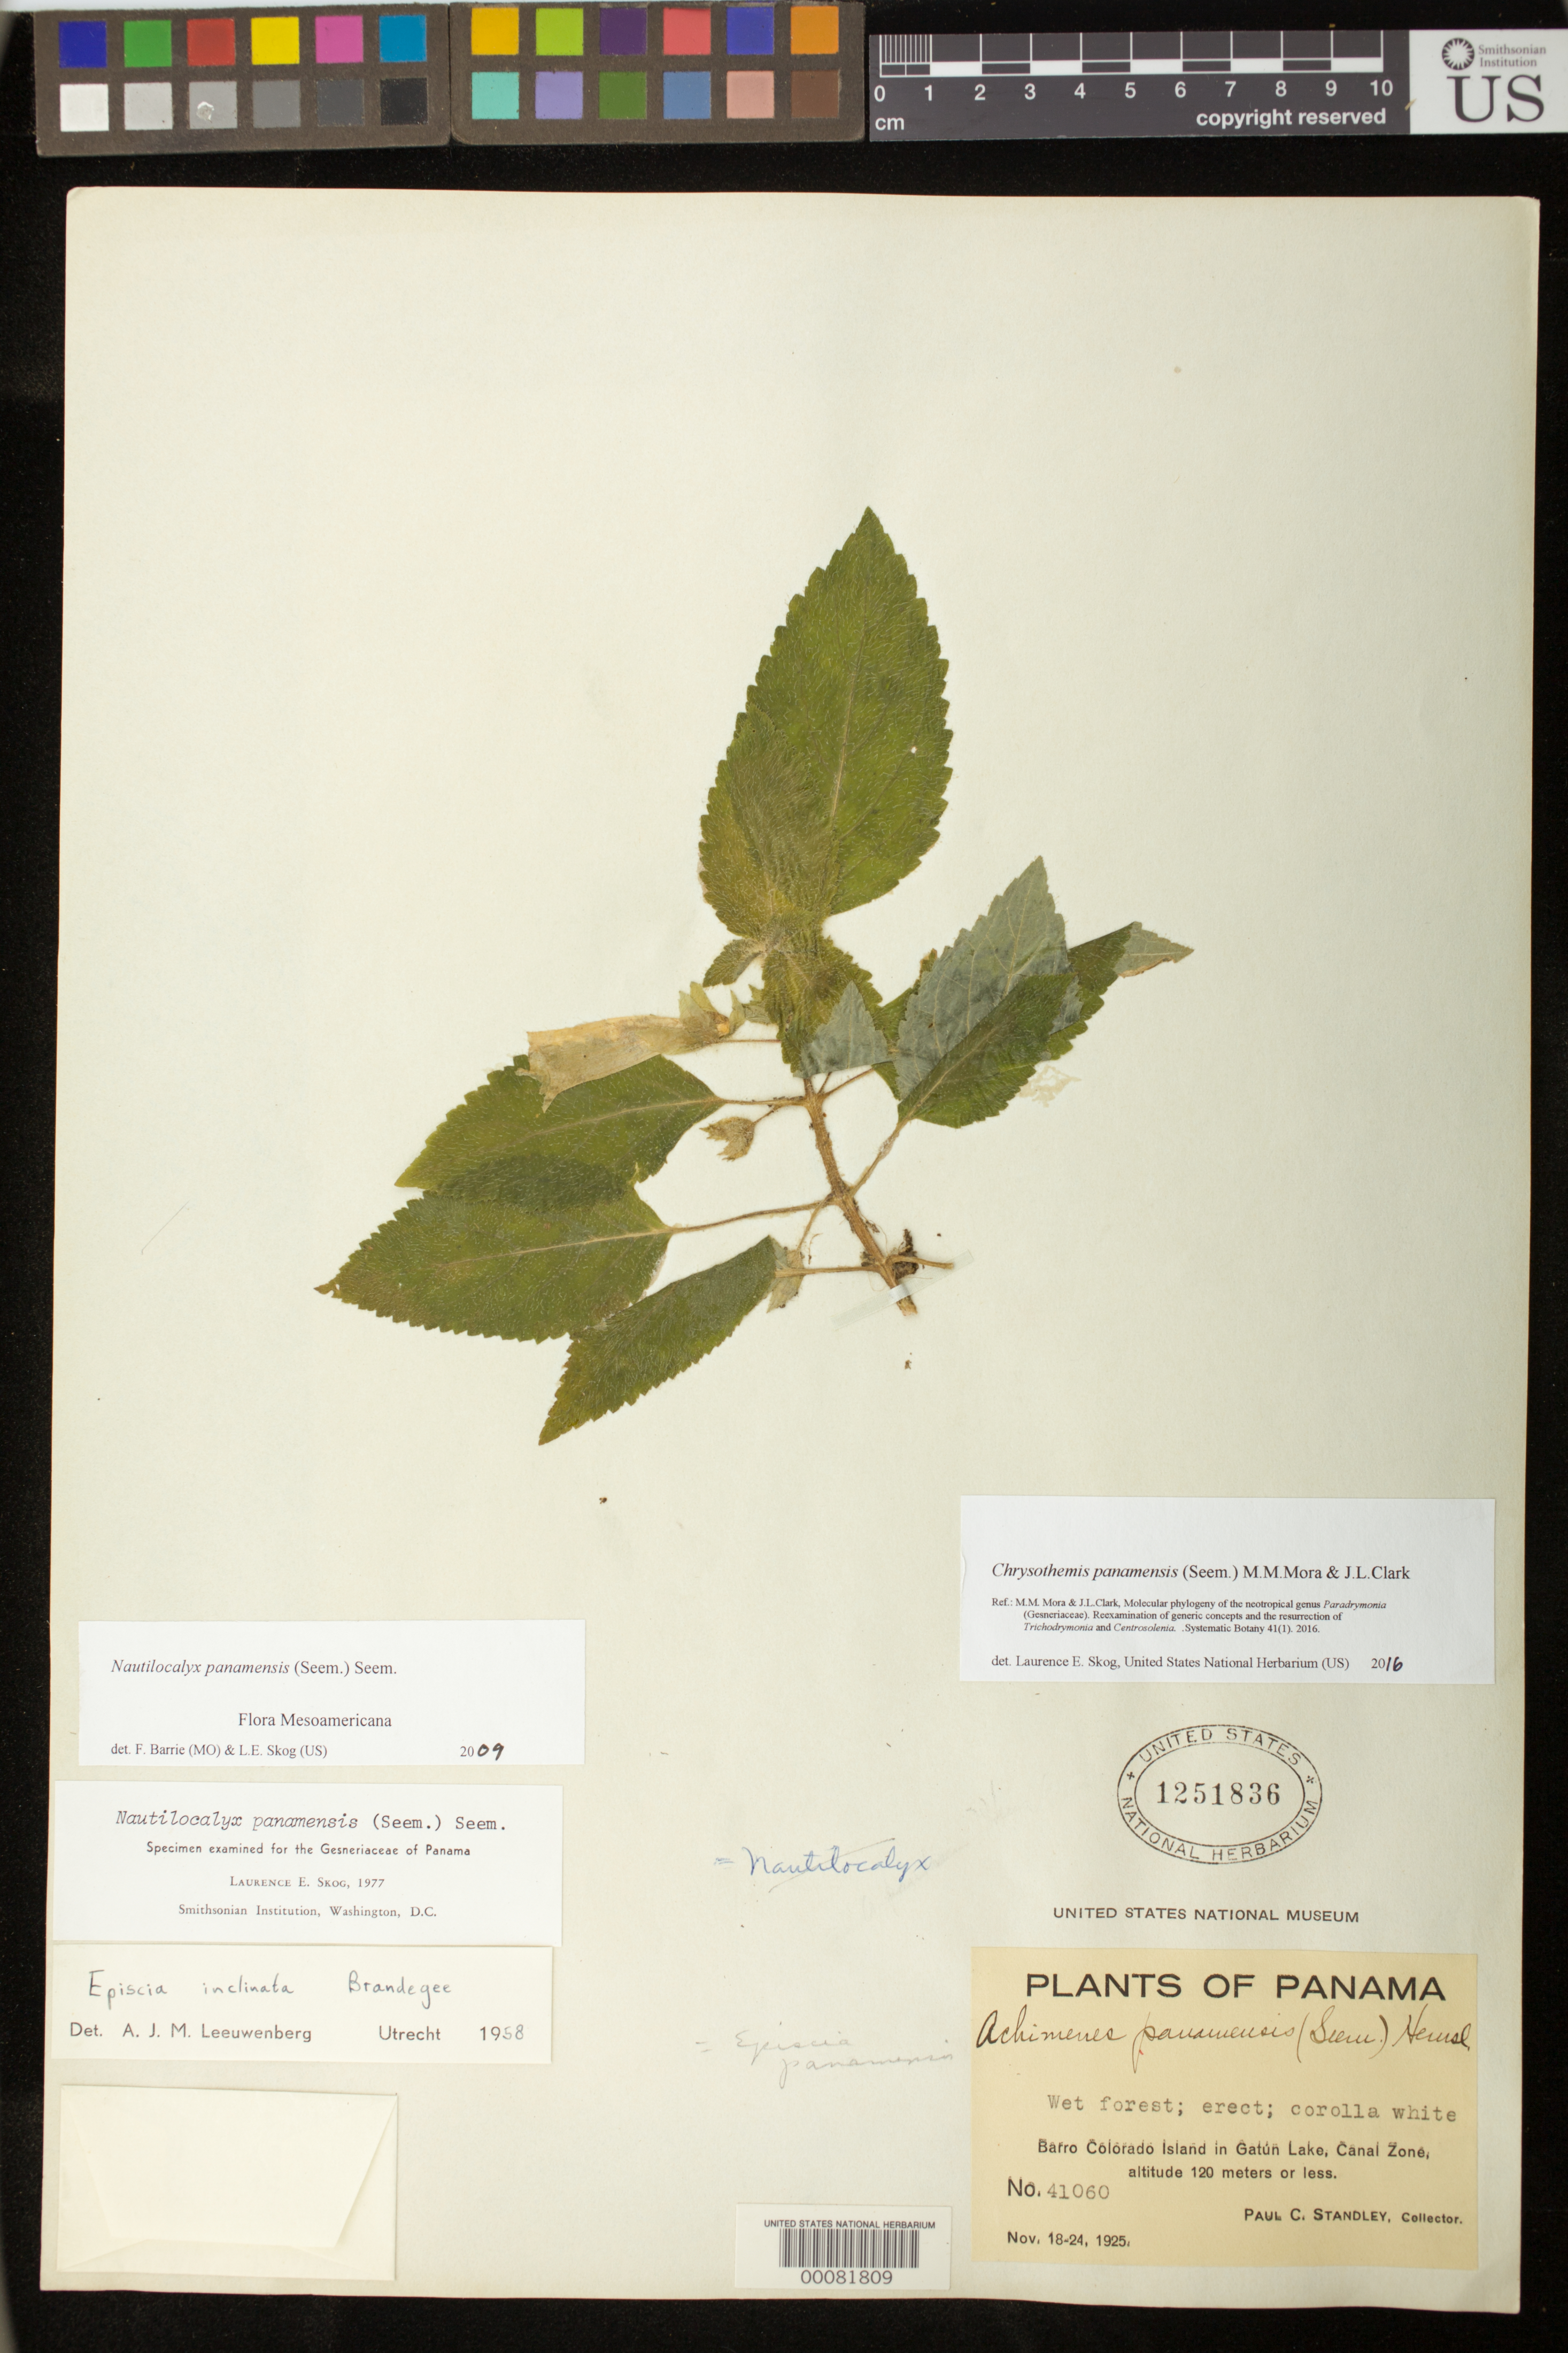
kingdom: Plantae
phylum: Tracheophyta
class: Magnoliopsida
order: Lamiales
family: Gesneriaceae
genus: Chrysothemis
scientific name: Chrysothemis panamensis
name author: (Seem.) M.M. Mora & J.L. Clark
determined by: Skog, Laurence E.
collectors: P. C. Standley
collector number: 41060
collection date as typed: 18-24 Nov 1925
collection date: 1925-11-18/1925-11-24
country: Panama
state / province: Panamá Oeste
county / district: Canal Zone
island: Barro Colorado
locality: Barro Colorado Island in Gatun Lake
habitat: Wet forest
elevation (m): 120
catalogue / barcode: US 1251836